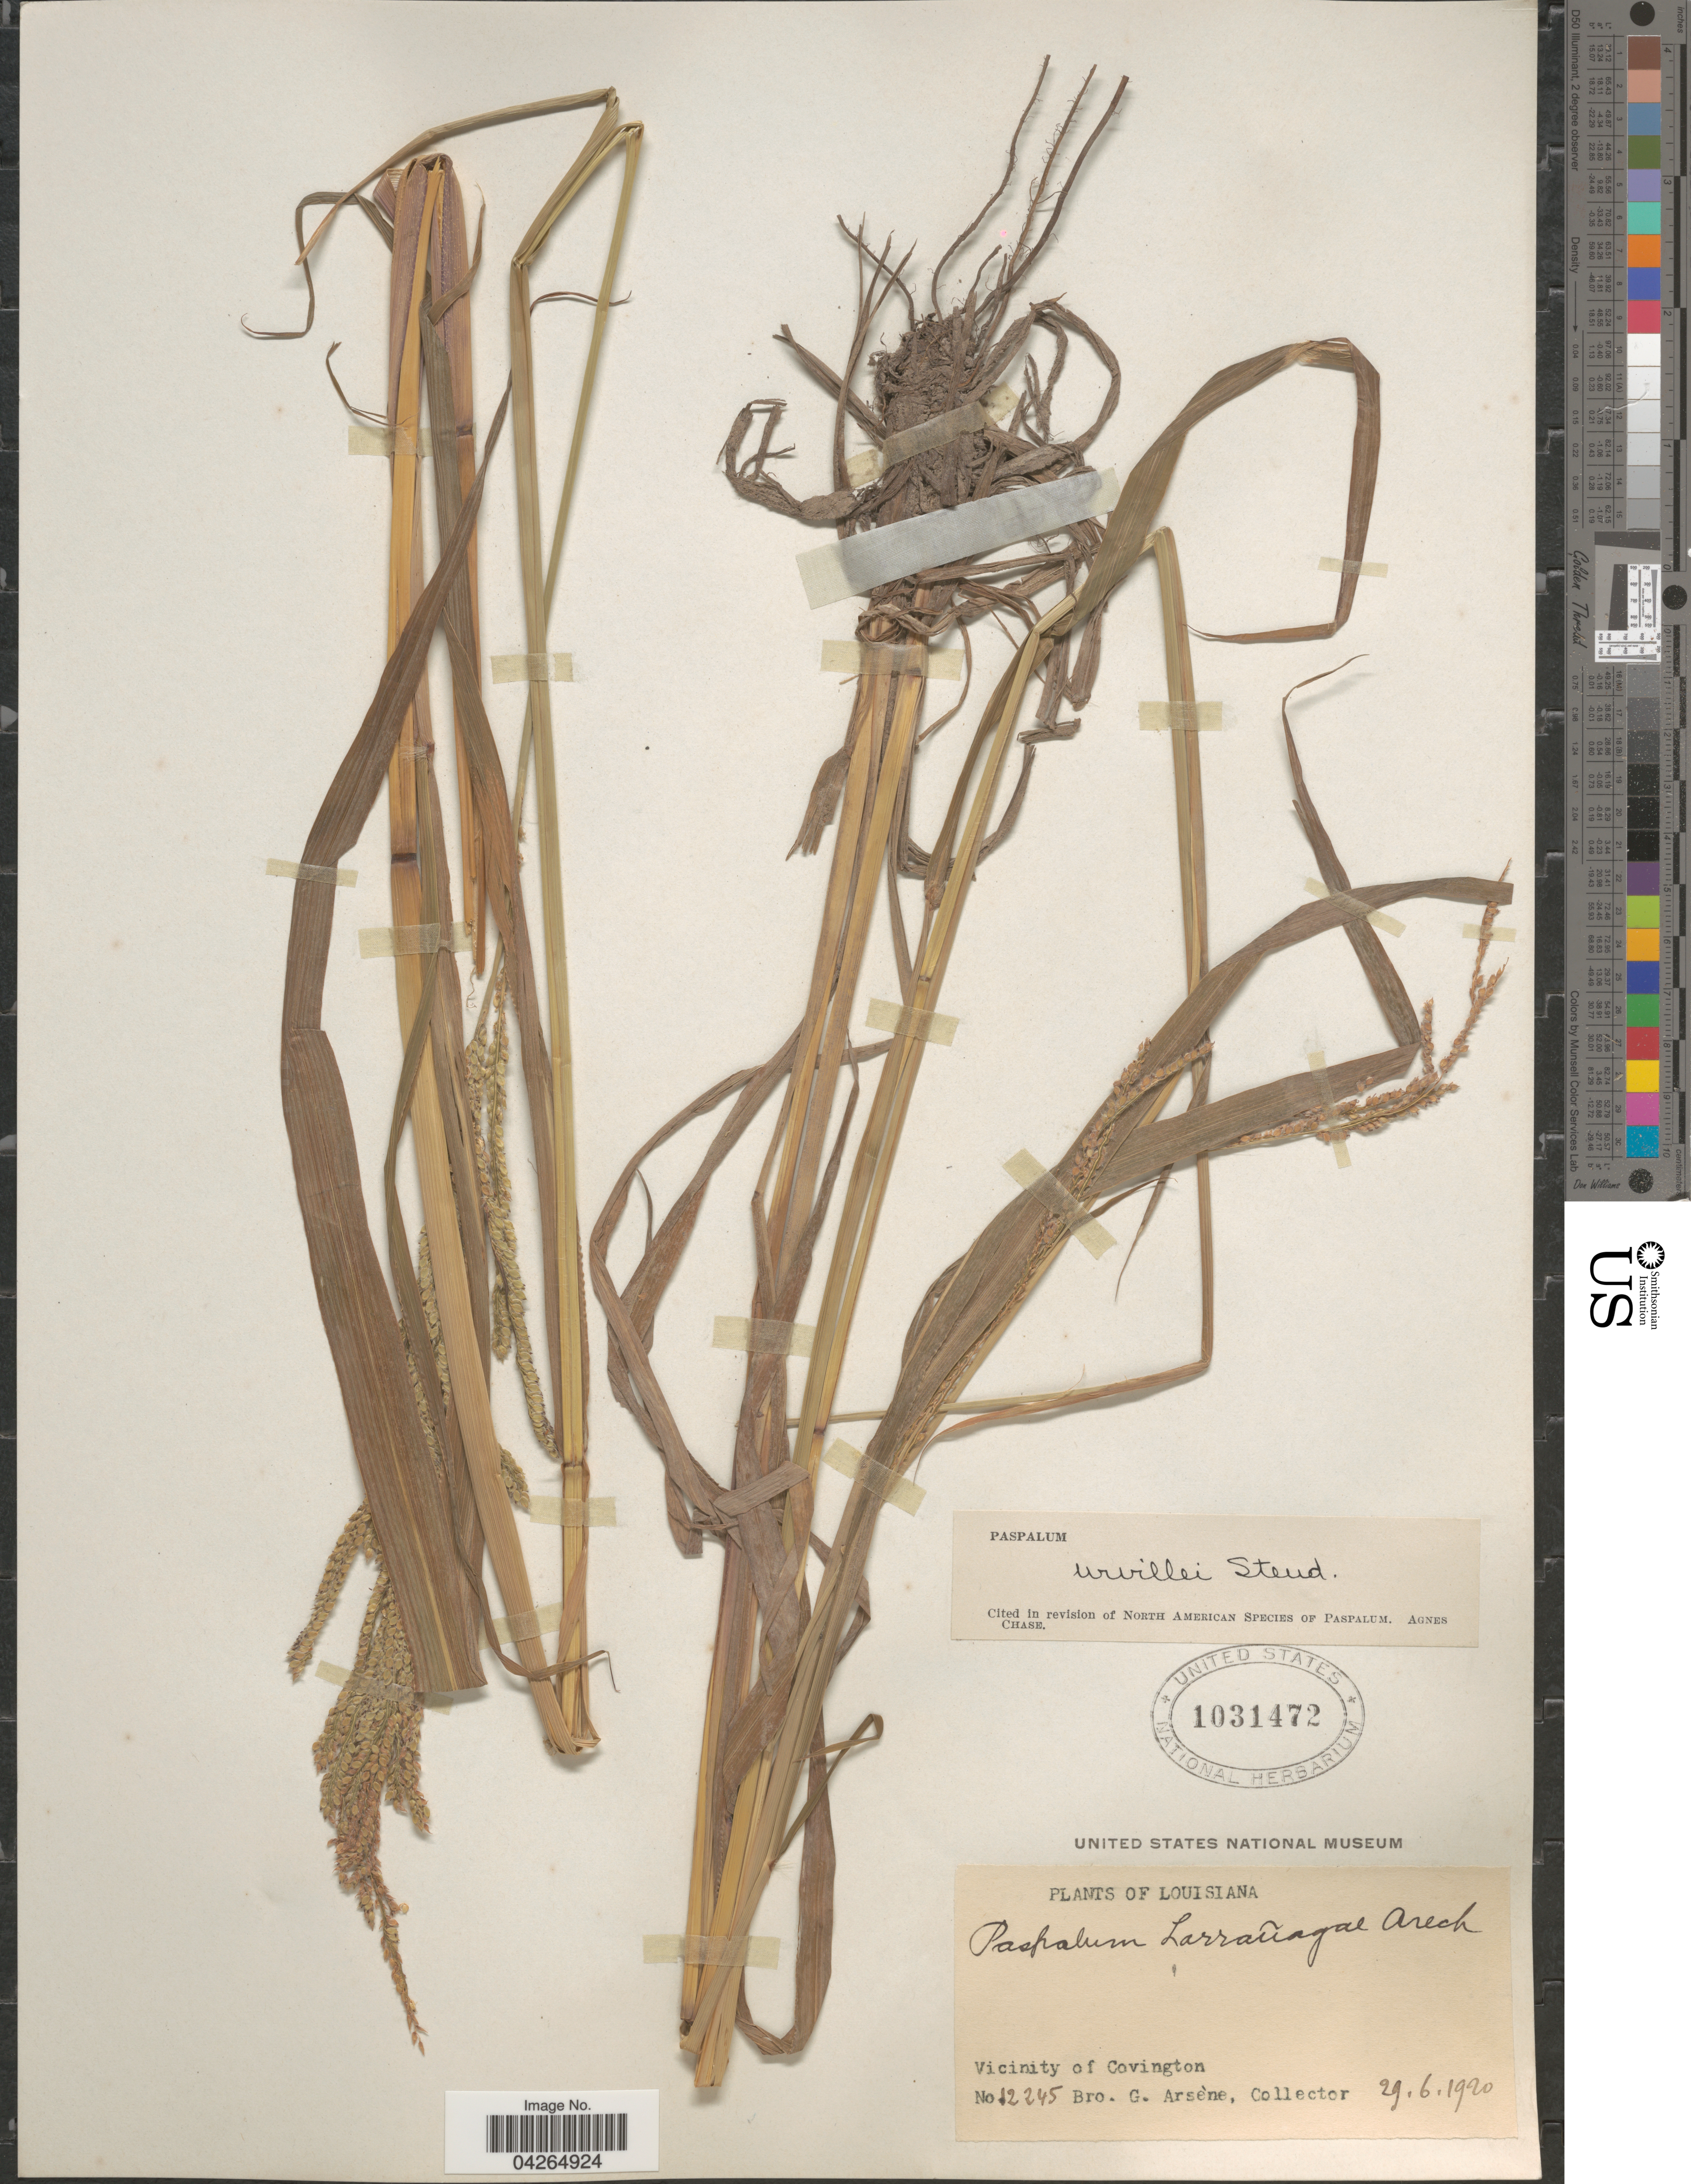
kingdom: Plantae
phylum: Tracheophyta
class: Liliopsida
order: Poales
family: Poaceae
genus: Paspalum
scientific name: Paspalum urvillei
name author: Steud.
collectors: Bro. G. Arsène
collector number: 12245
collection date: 1920-06-29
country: United States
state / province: Louisiana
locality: Vicinity of Covington.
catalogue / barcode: US 1031472